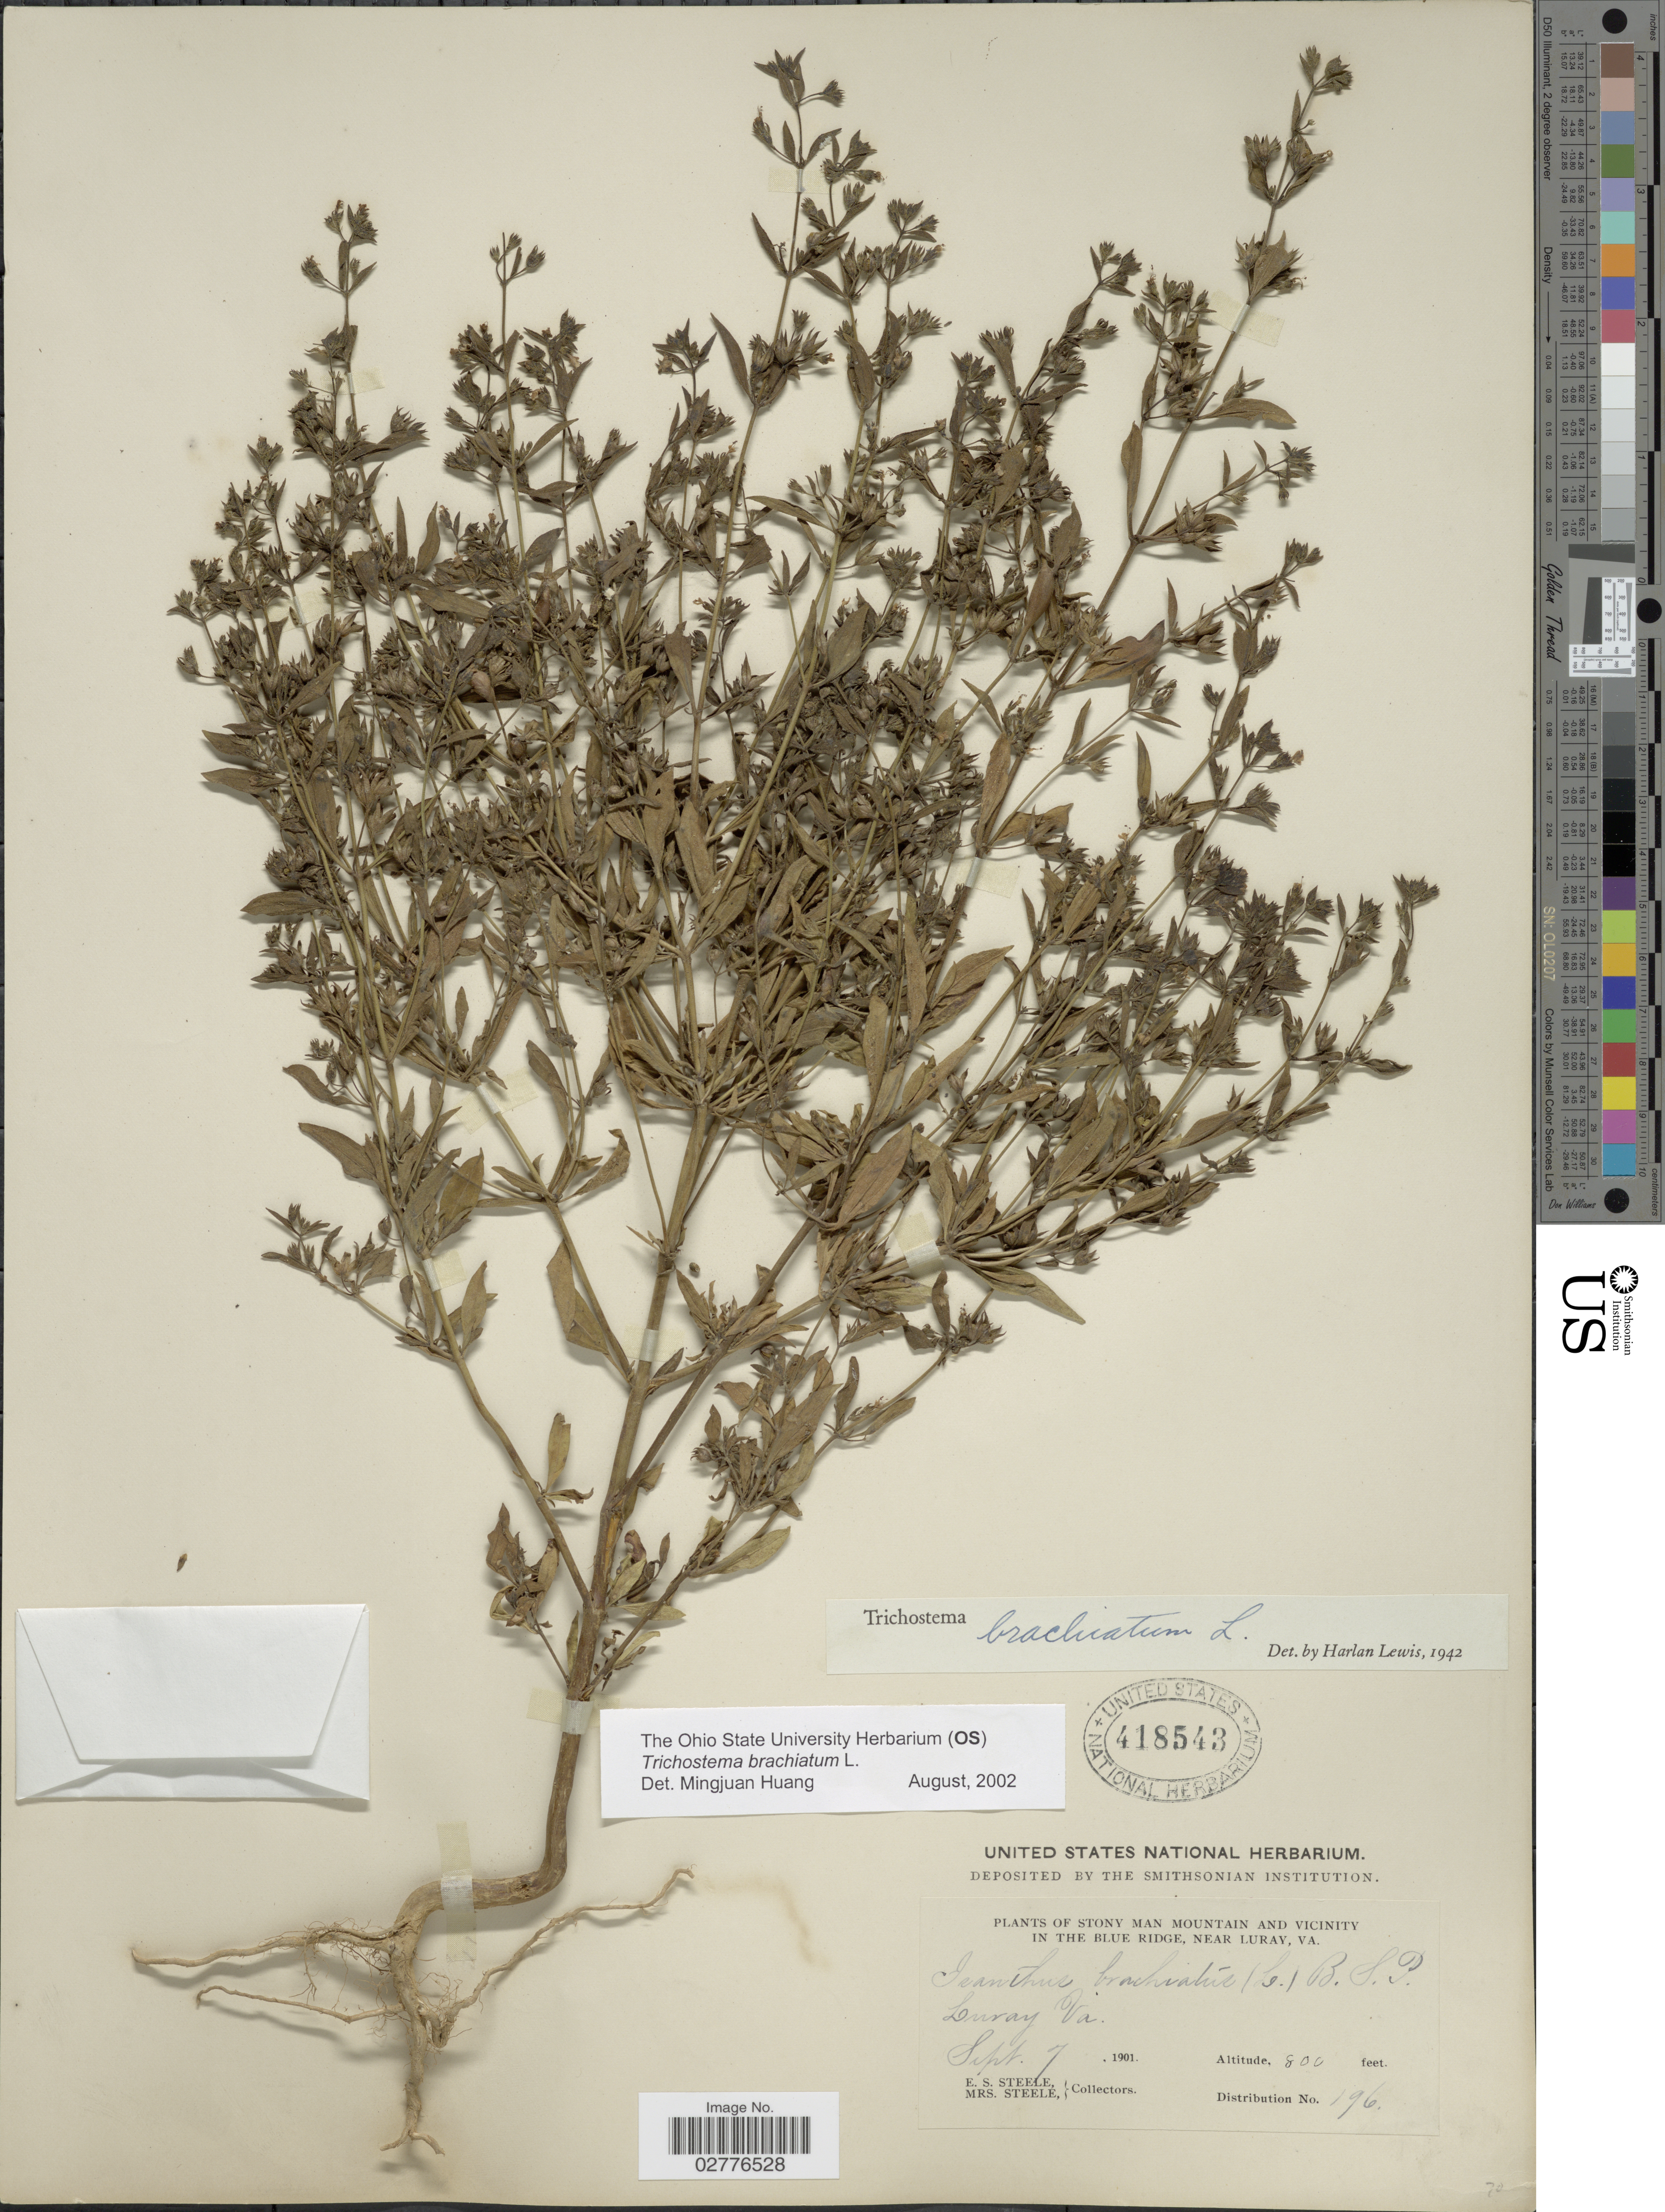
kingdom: Plantae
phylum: Tracheophyta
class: Magnoliopsida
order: Lamiales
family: Lamiaceae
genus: Trichostema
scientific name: Trichostema brachiatum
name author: L.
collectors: E. Steele & Mrs. E. S. Steele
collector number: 196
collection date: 1901-09-07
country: United States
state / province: Virginia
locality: Stony Man Mountain and Vicinity in the Blue Ridge, near Luray. Luray.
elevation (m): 244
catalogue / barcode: US 418543